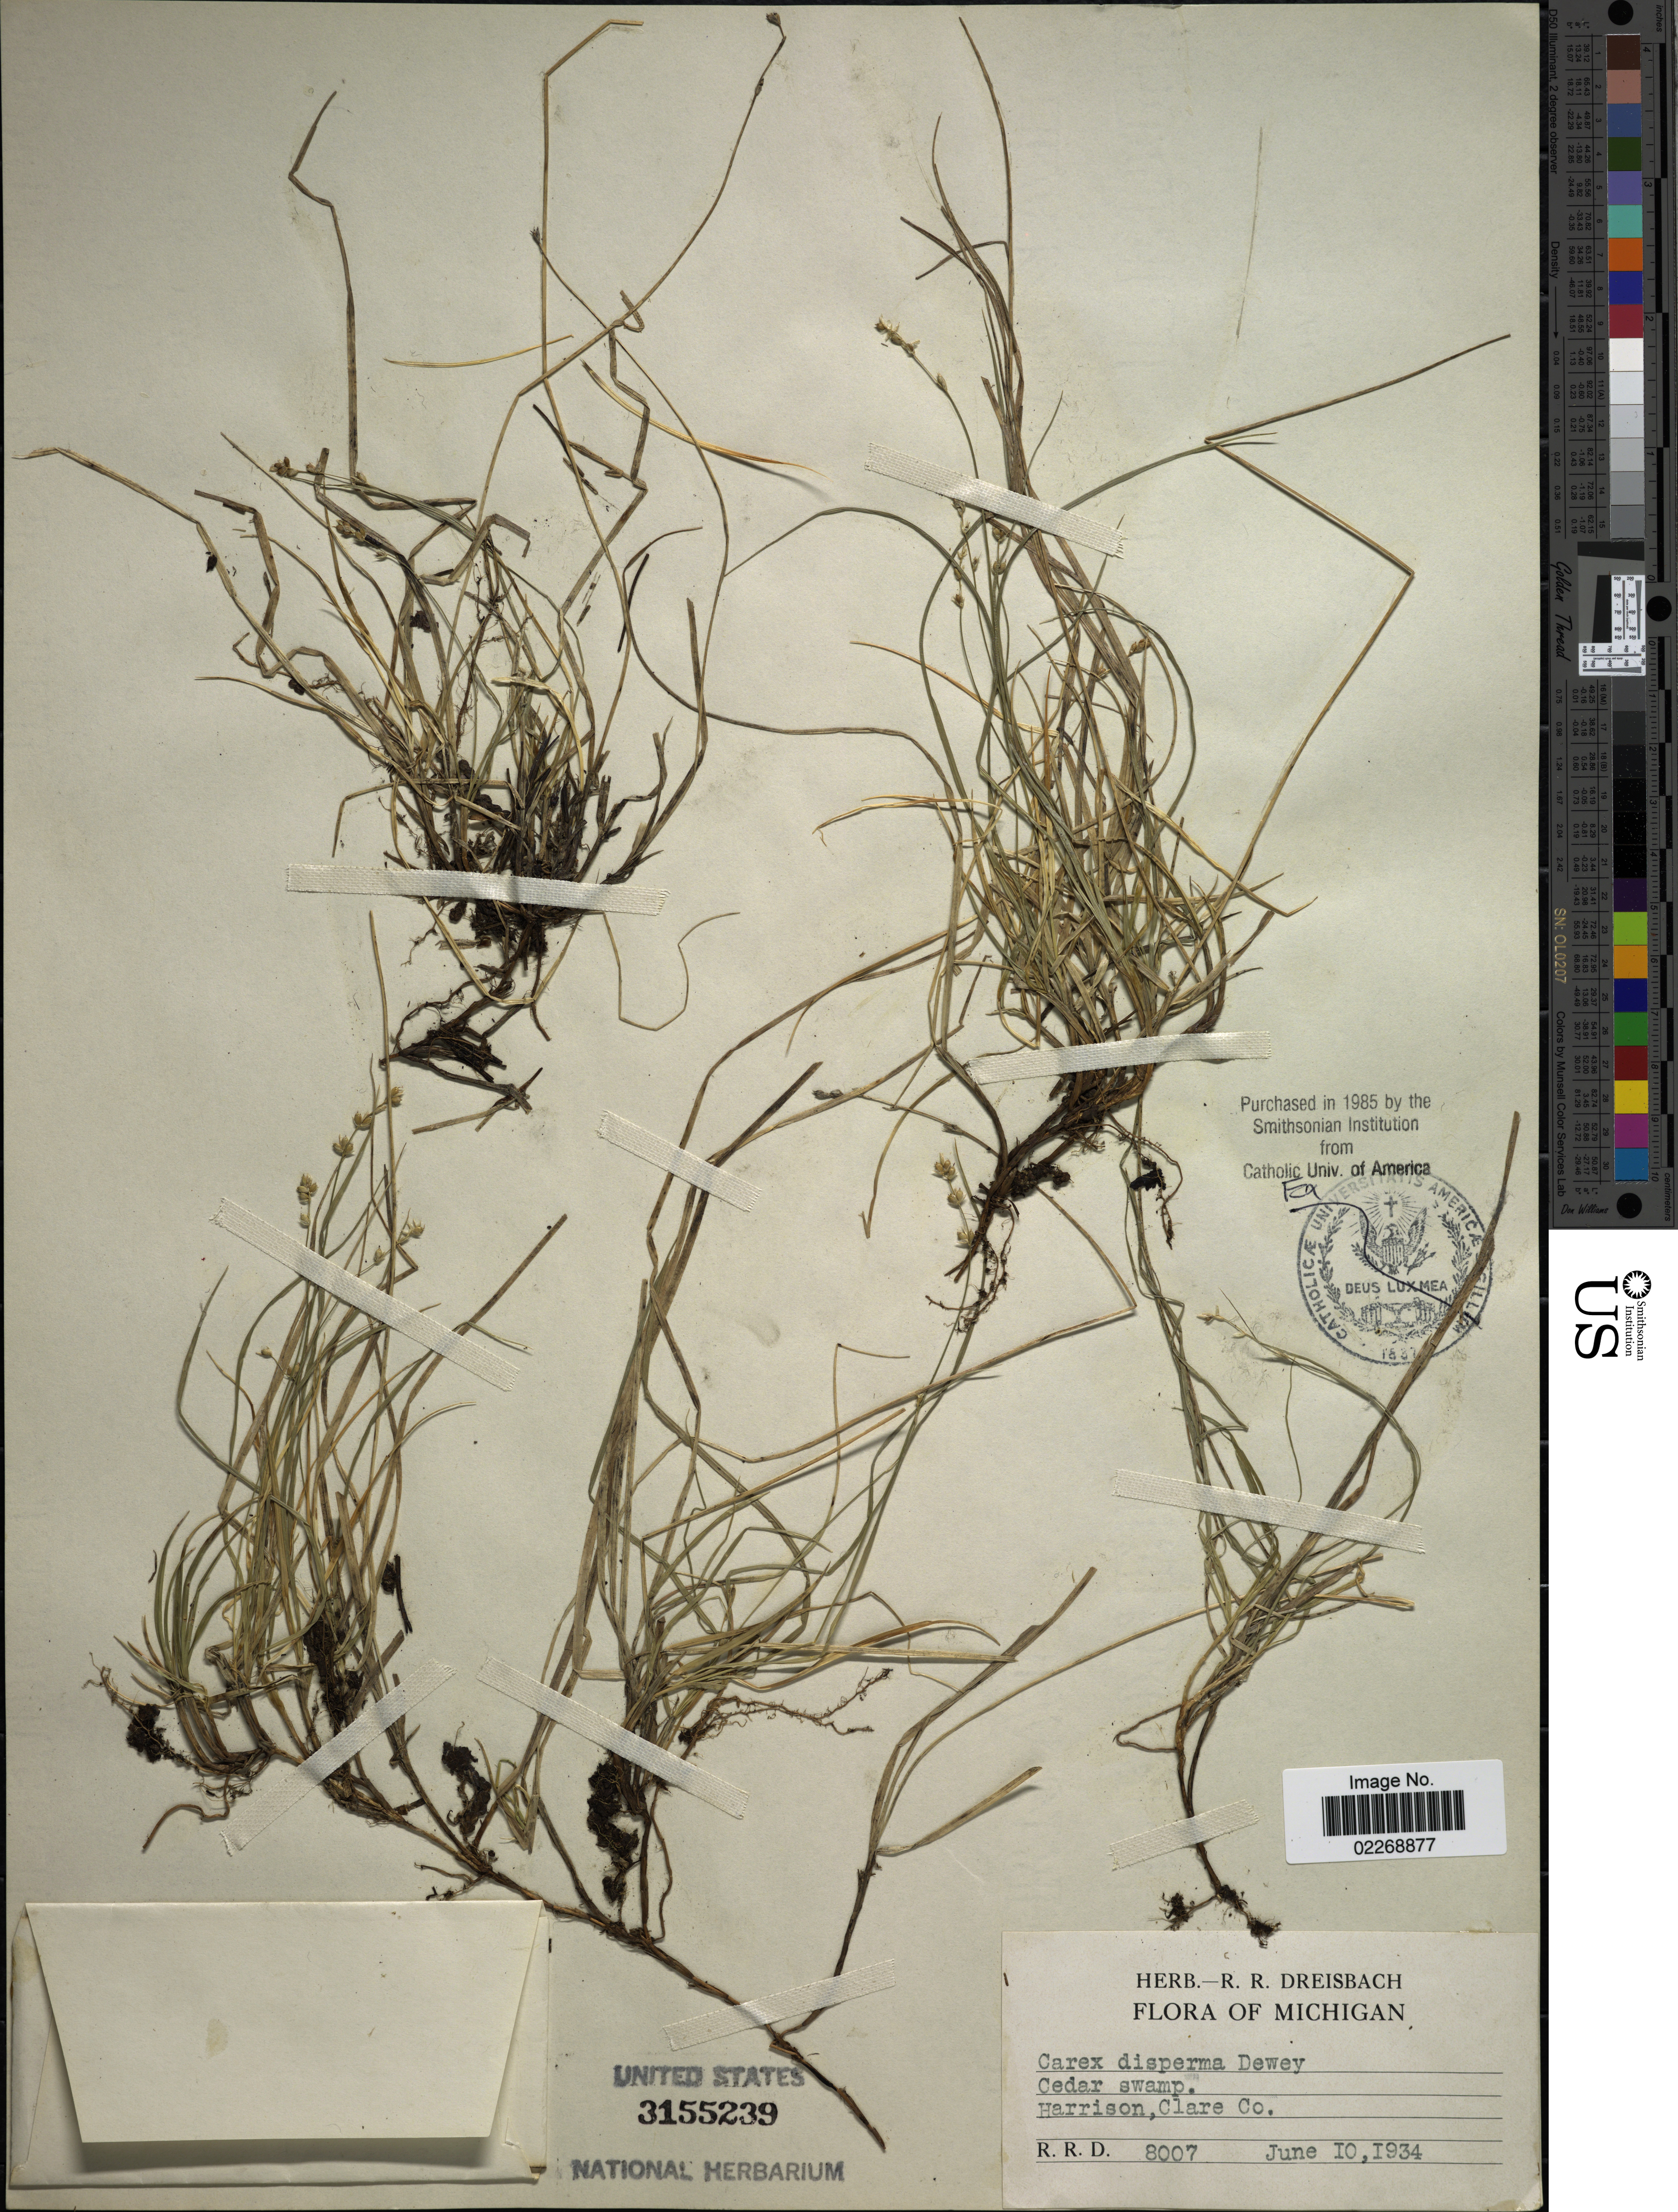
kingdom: Plantae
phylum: Tracheophyta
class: Liliopsida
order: Poales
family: Cyperaceae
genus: Carex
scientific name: Carex disperma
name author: Dewey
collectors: R. Dreisbach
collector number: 8007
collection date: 1934-06-10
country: United States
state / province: Michigan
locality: Cedar swamp, Harrison, Clare Co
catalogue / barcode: US 3155239